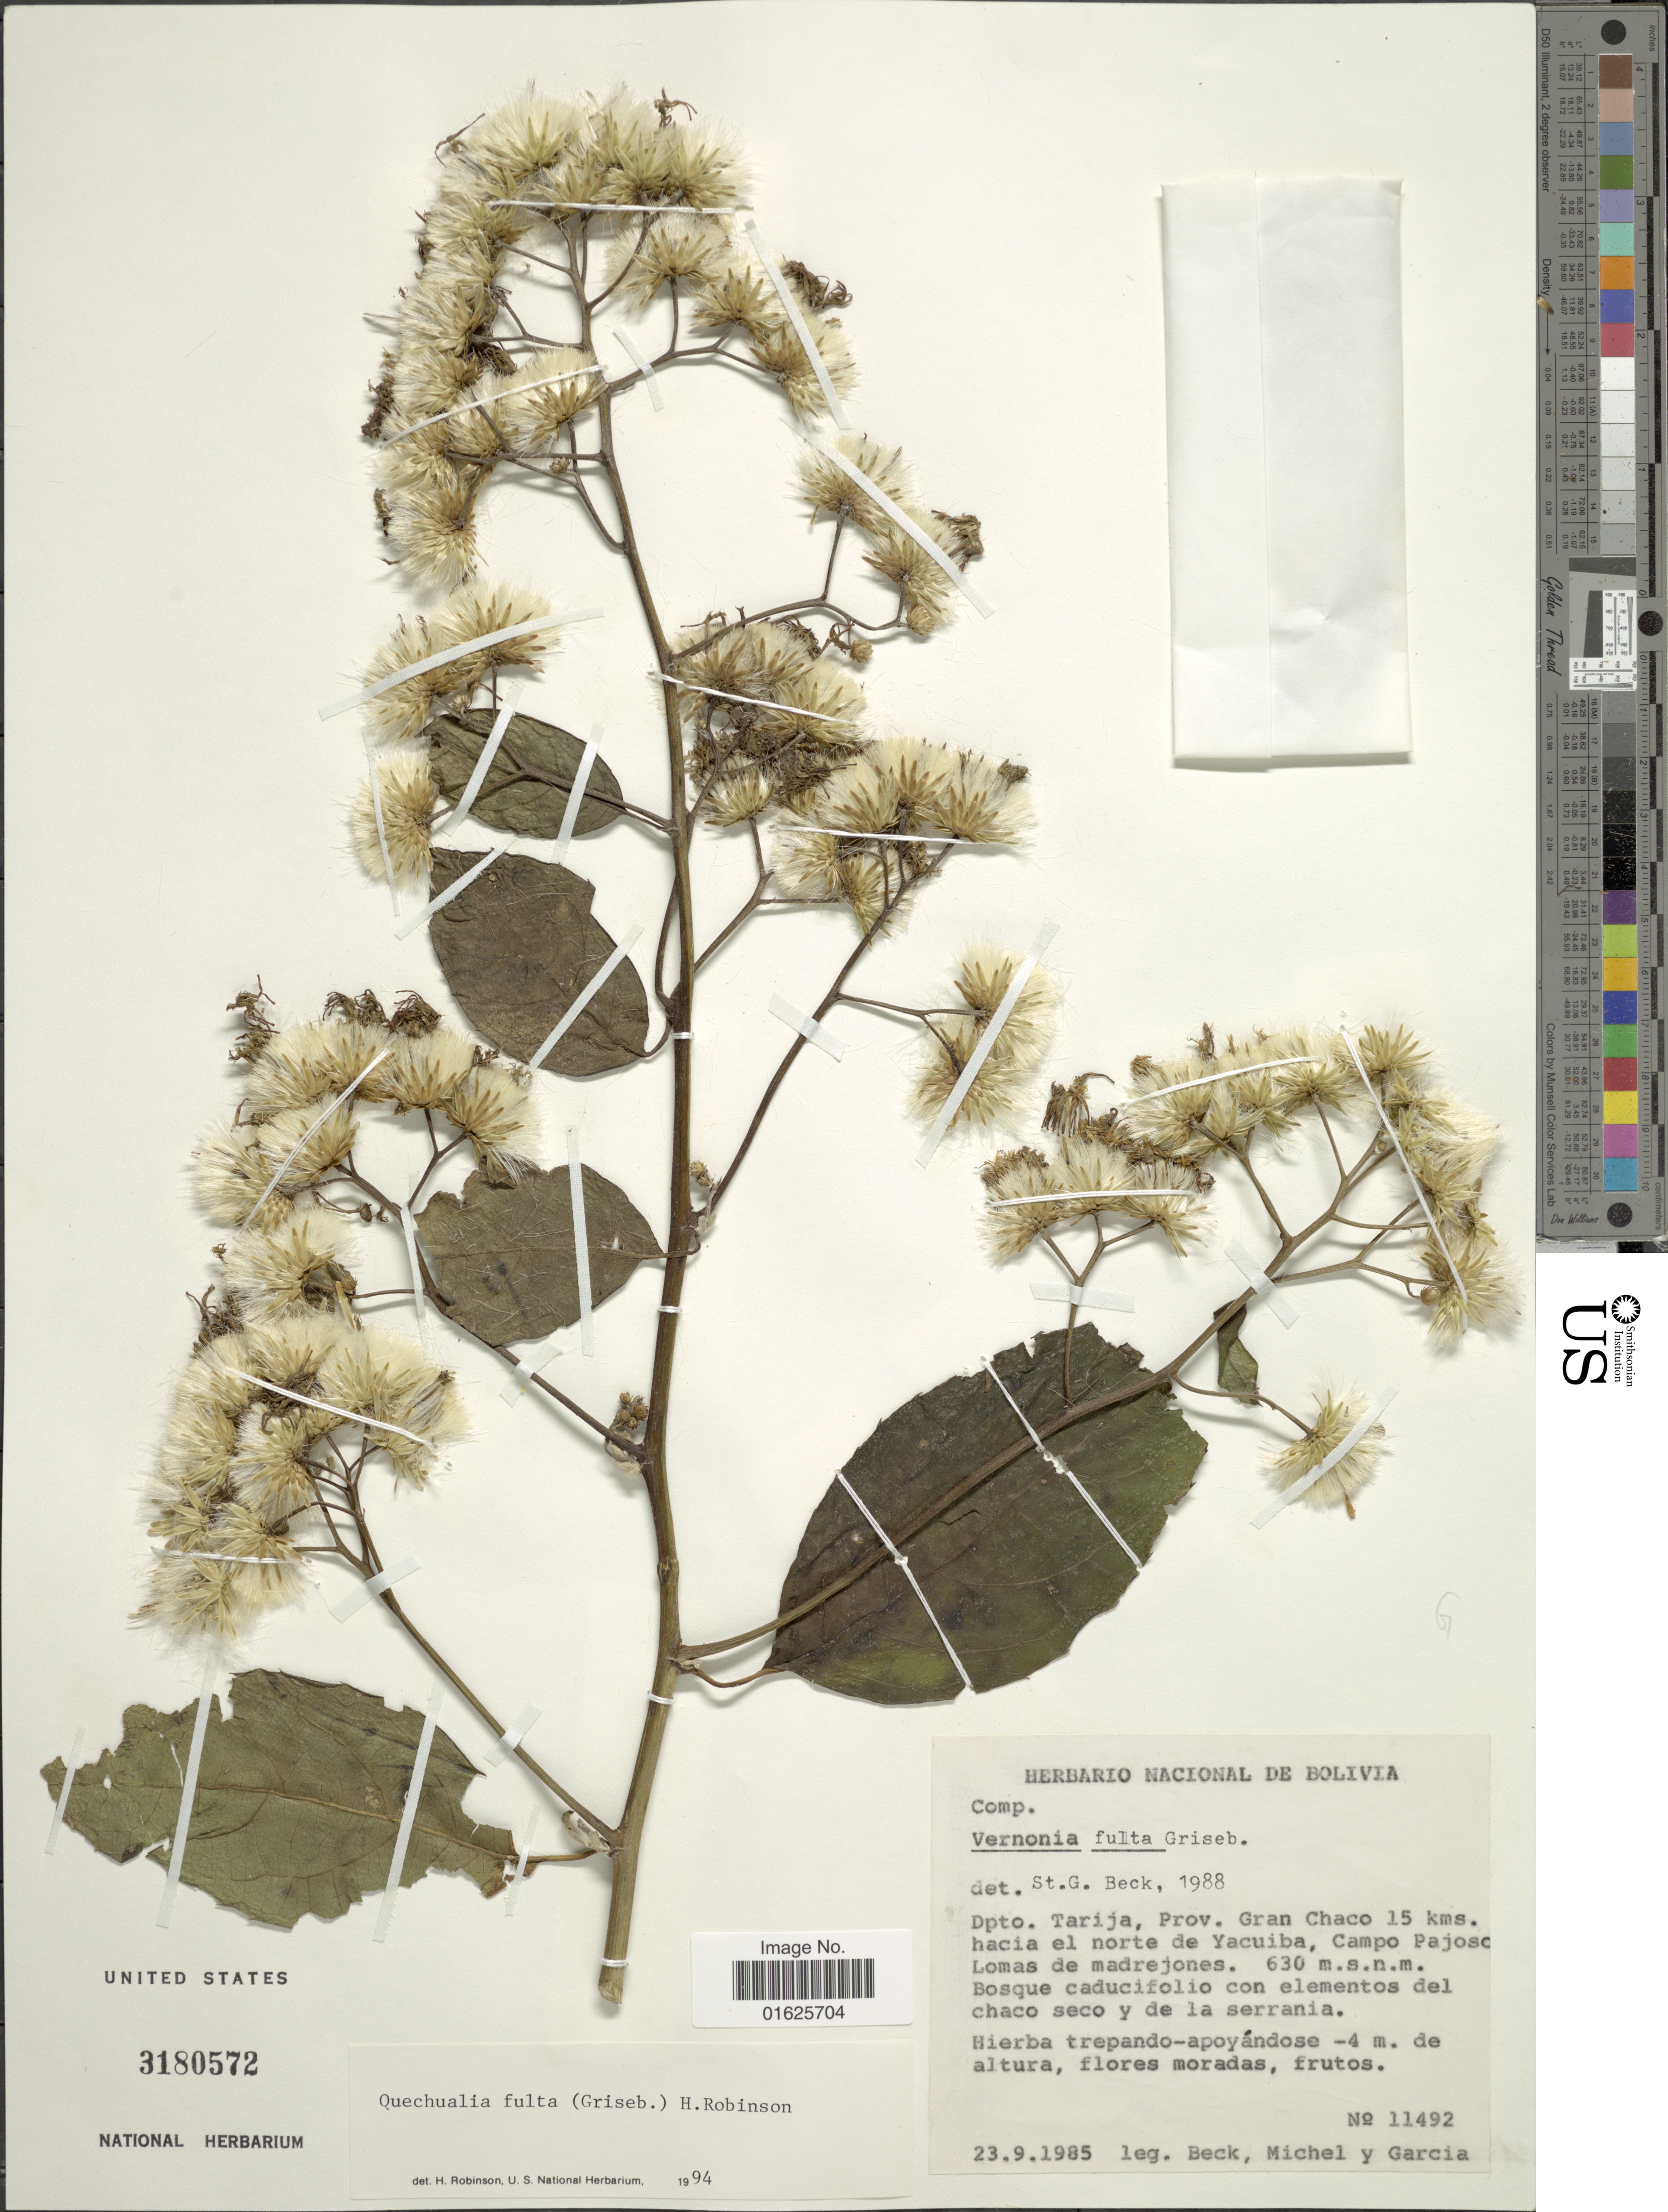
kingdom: Plantae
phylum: Tracheophyta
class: Magnoliopsida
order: Asterales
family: Asteraceae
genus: Quechualia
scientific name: Quechualia fulta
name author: (Griseb.) H. Rob.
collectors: -- Beck, -. Michel & H. Garcia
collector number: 11492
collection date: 1985-09-23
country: Bolivia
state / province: Tarija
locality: Dpto Tarija, Prov. Gran Chaco 15 kms. hacia el norte de Yacuiba, Campo Pajoso. Lomas de madrejones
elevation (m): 630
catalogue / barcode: US 3180572